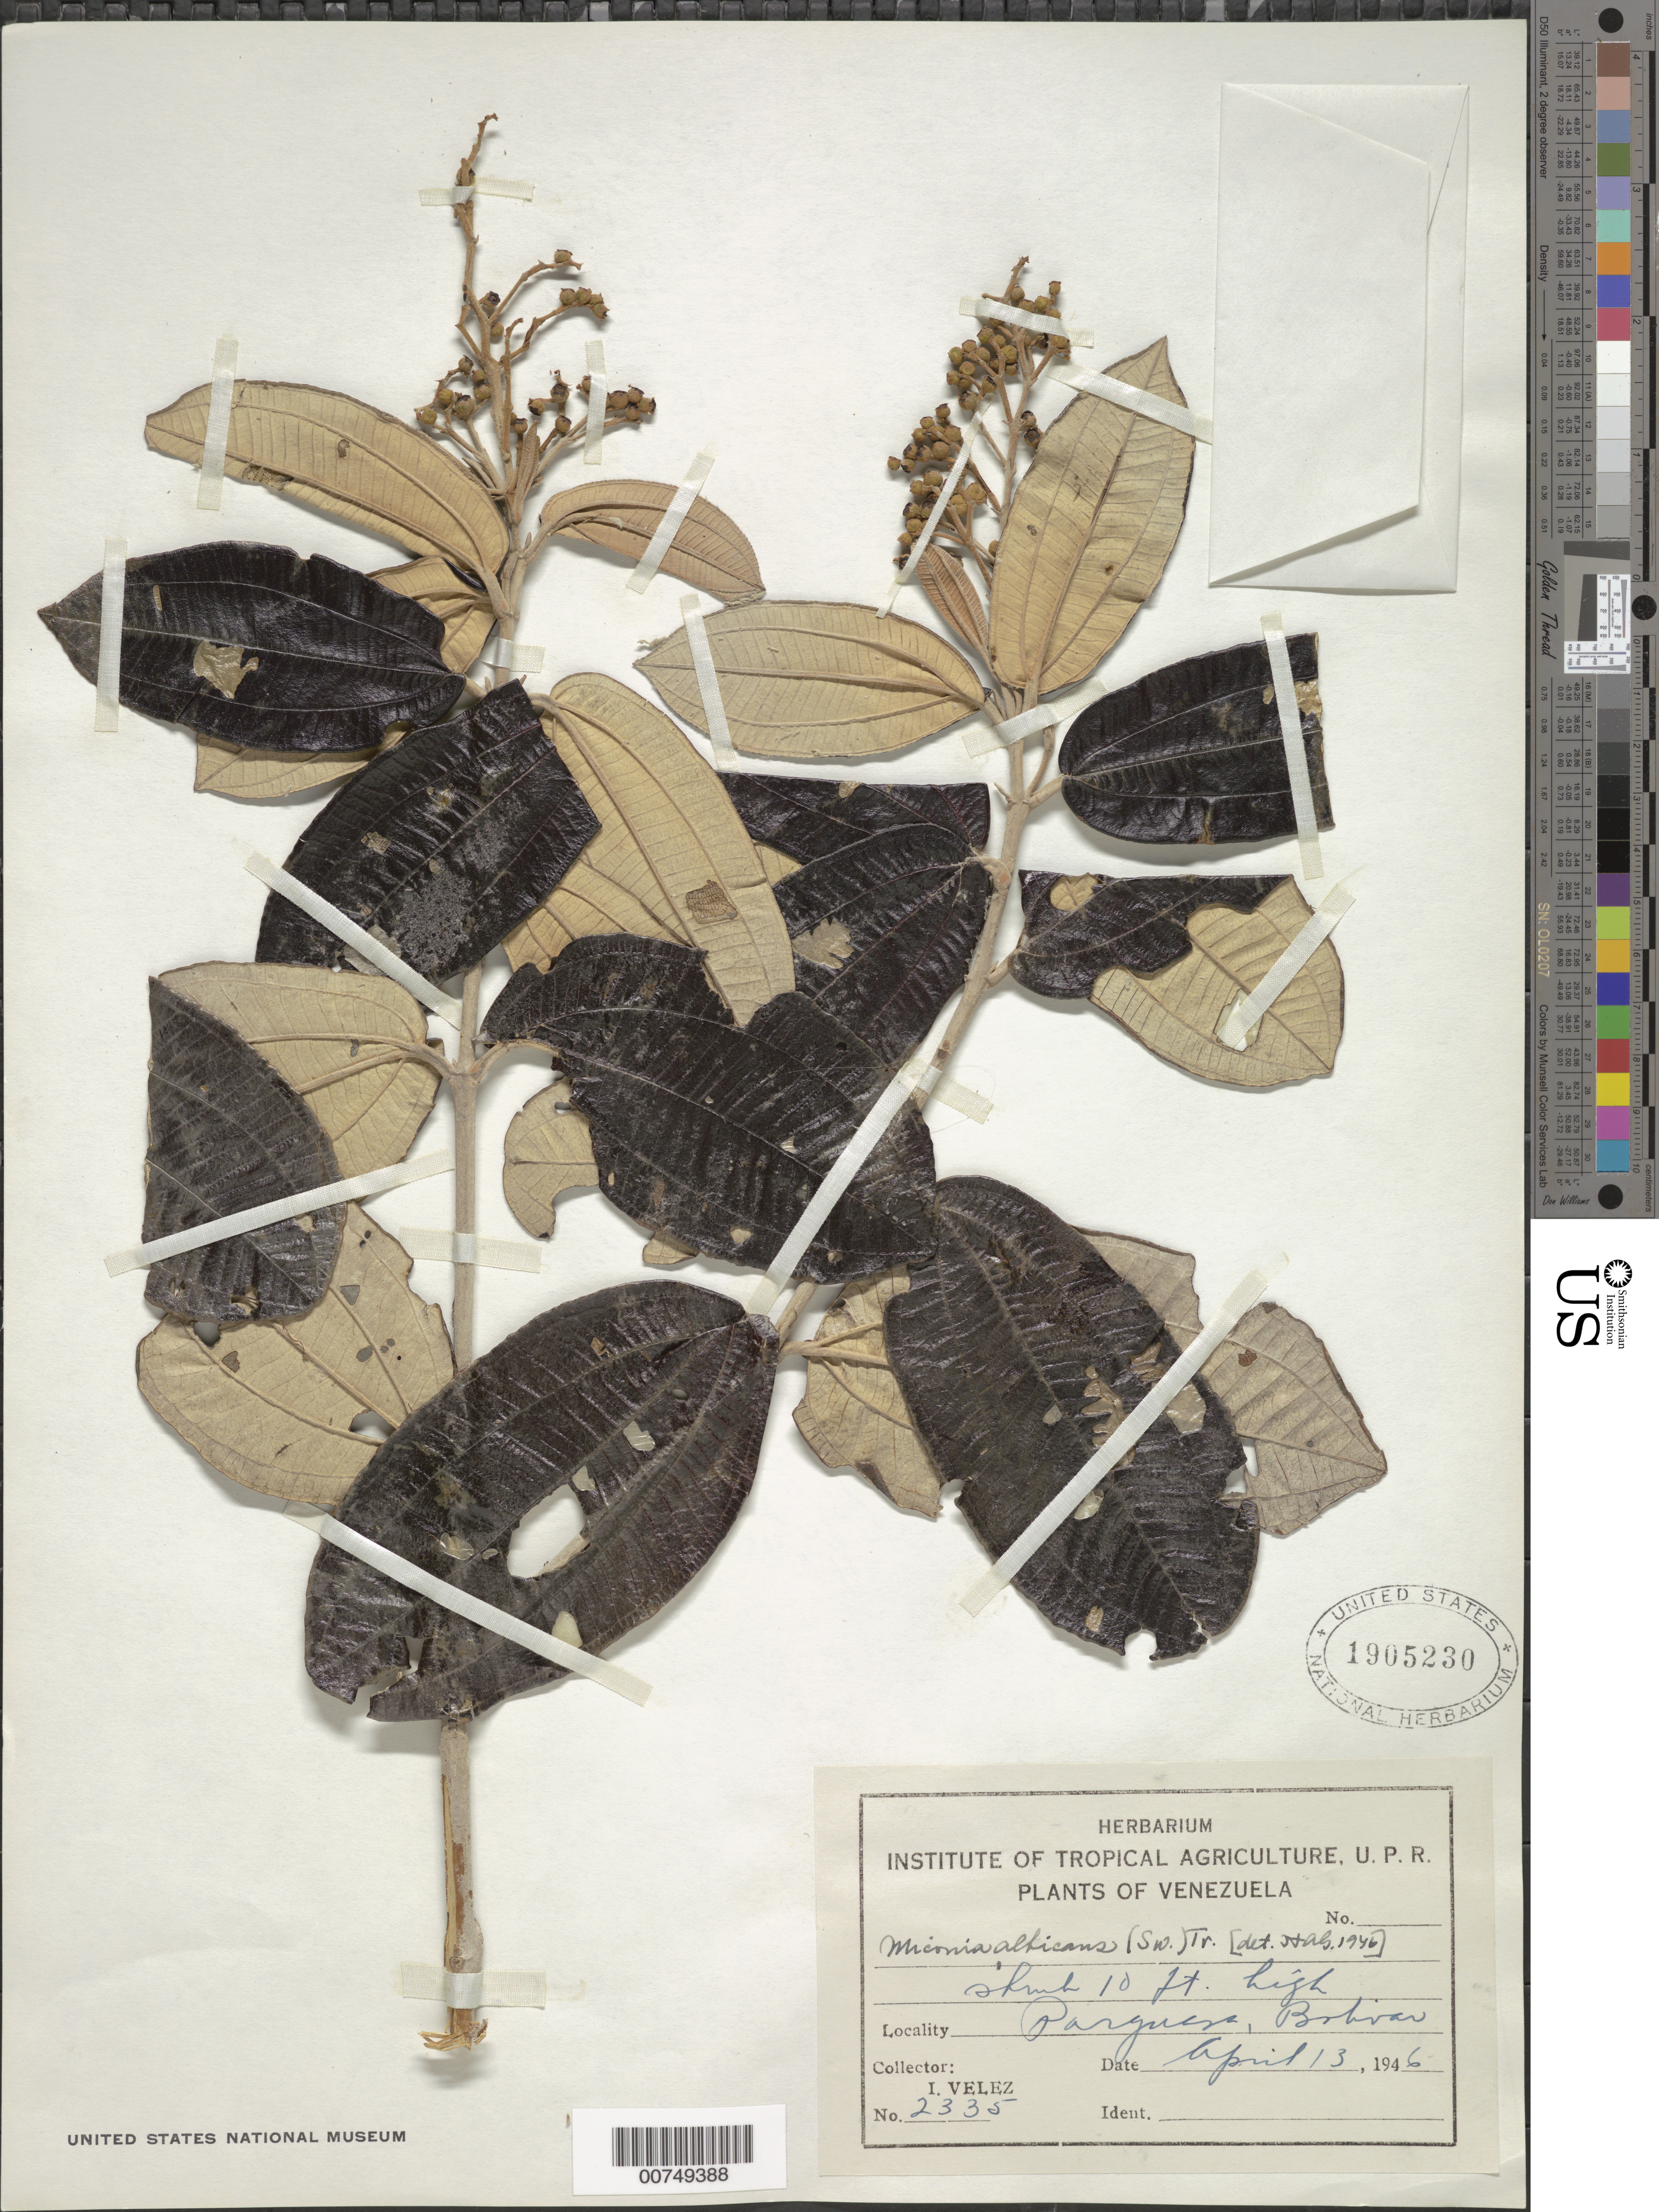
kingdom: Plantae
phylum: Tracheophyta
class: Magnoliopsida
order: Myrtales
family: Melastomataceae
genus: Miconia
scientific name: Miconia albicans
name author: (Sw.) Triana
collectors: I. Velez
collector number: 2335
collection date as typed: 13-Apr-46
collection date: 1946-04-13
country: Venezuela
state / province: Bolívar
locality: Parguasa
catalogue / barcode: US 1905230